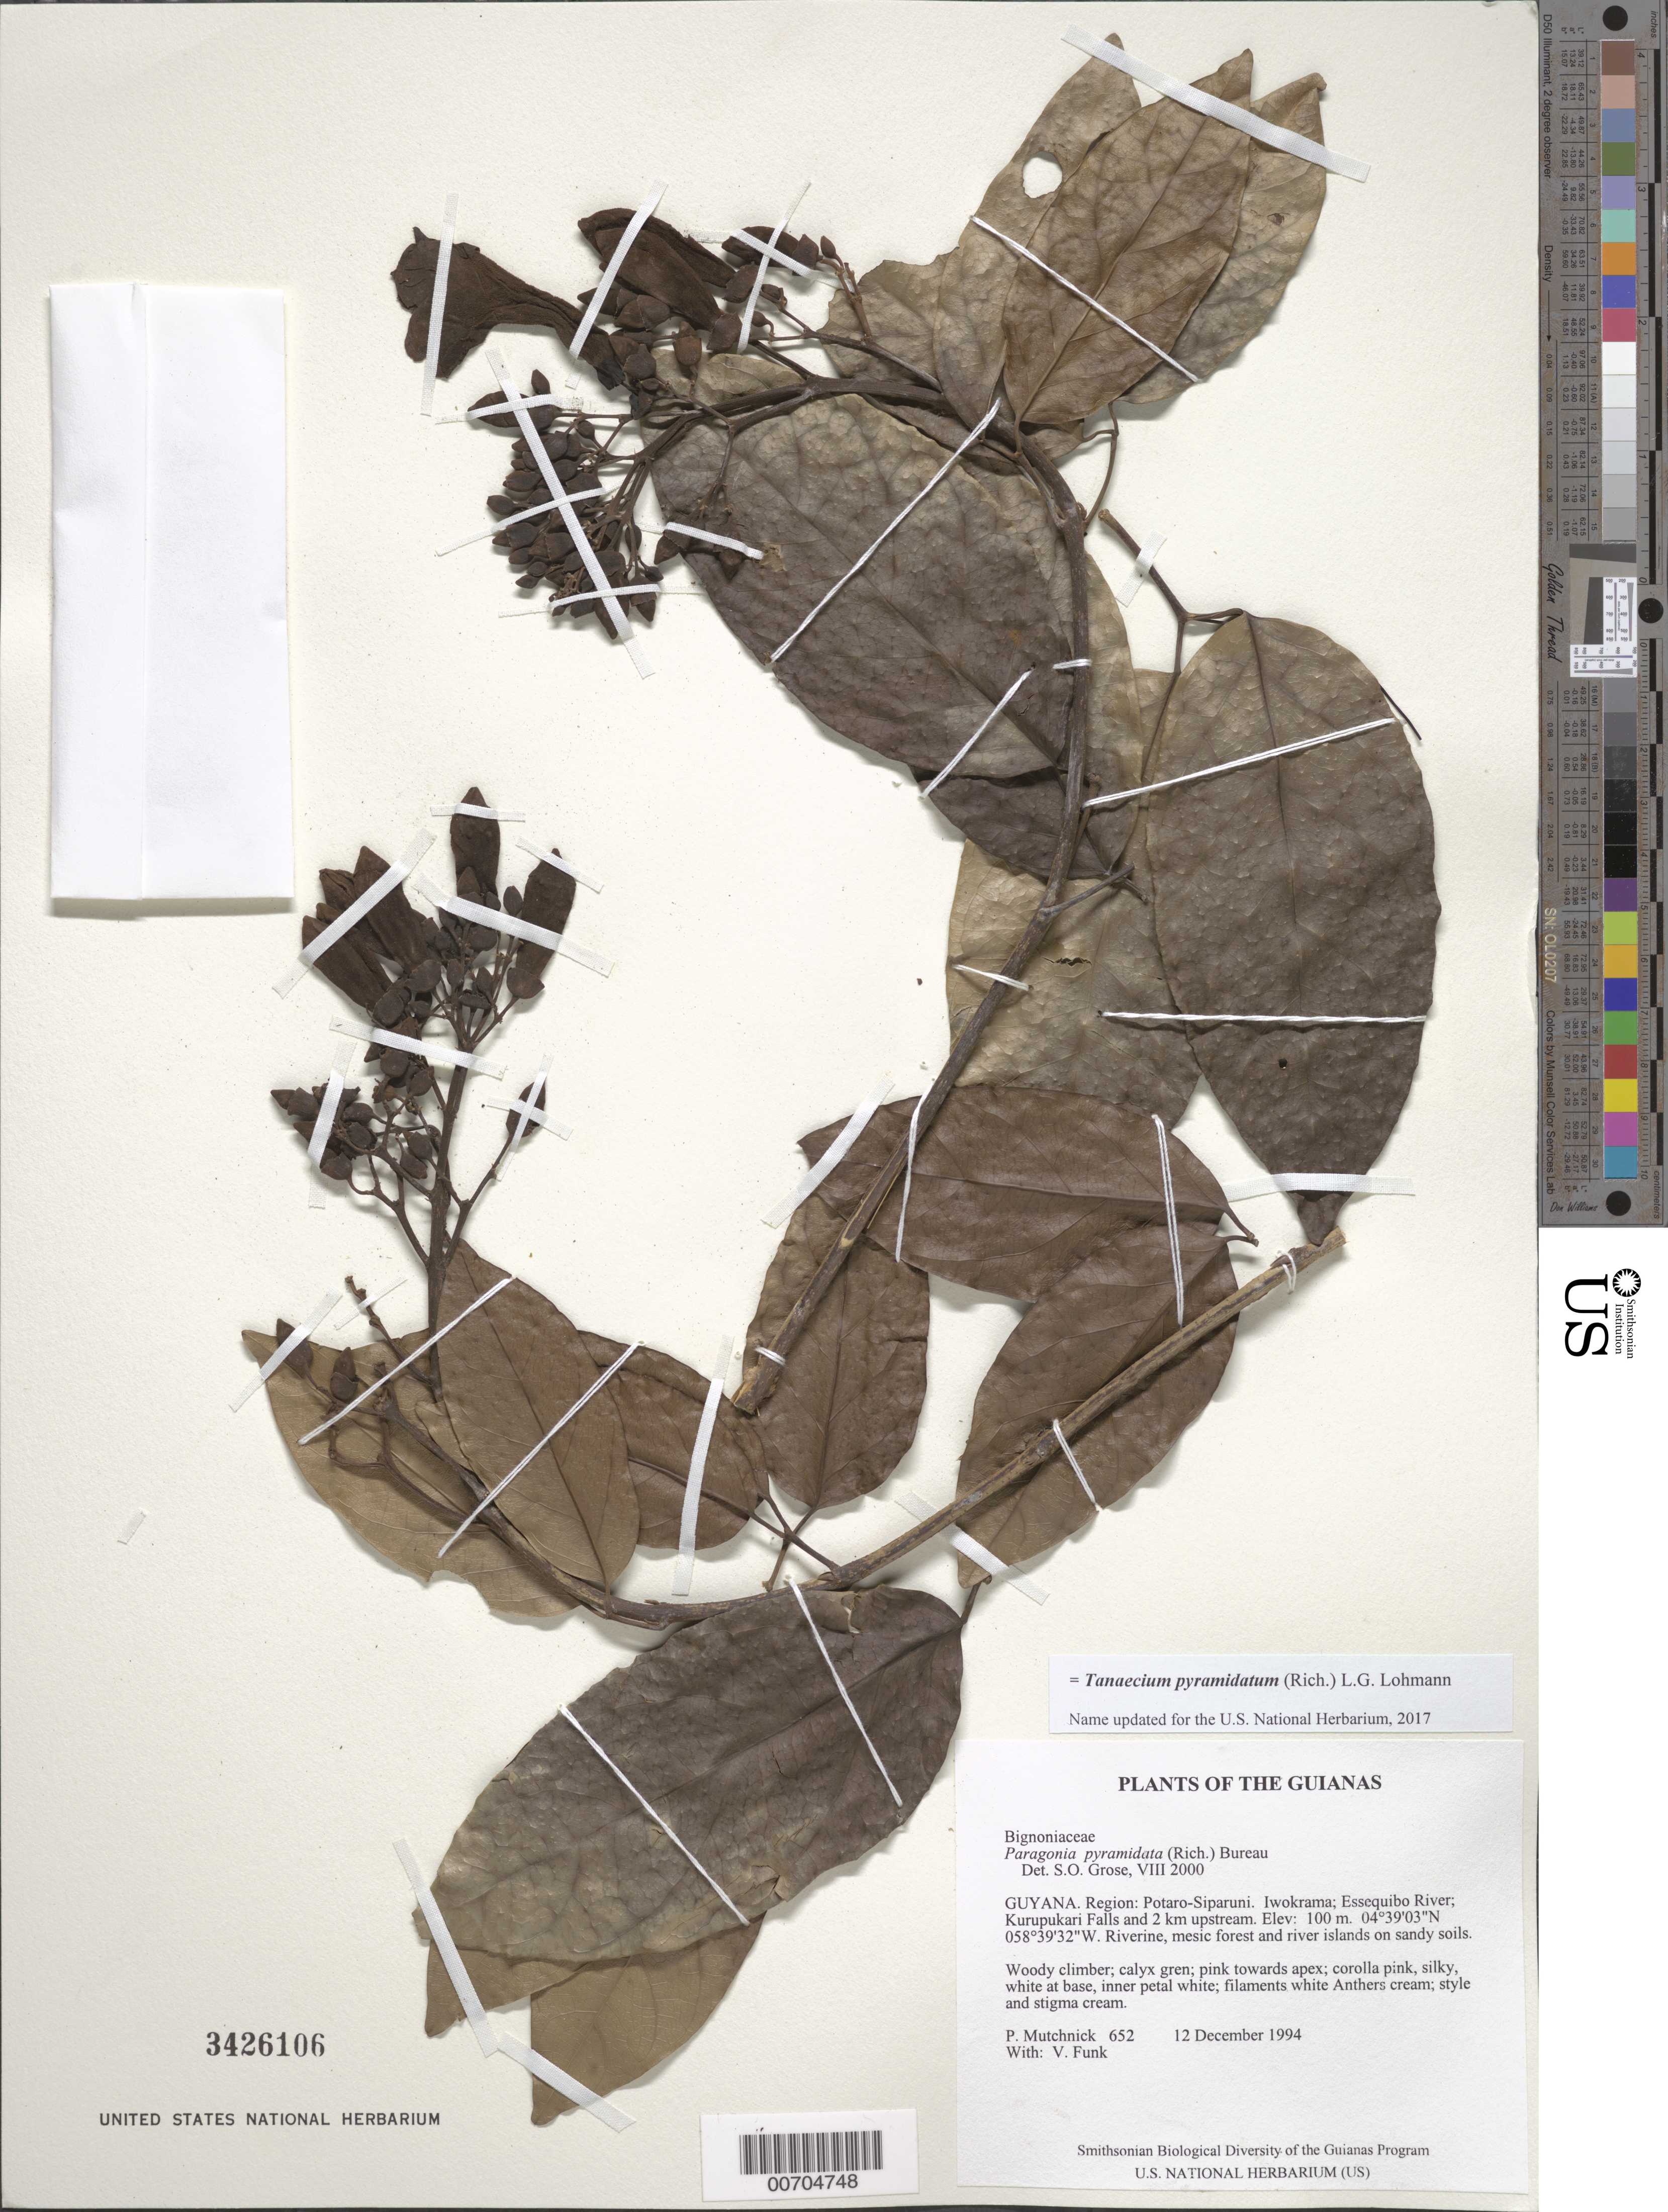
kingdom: Plantae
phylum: Tracheophyta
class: Magnoliopsida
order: Lamiales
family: Bignoniaceae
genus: Tanaecium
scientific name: Tanaecium pyramidatum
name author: (Rich.) L.G. Lohmann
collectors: P. Mutchnick & V. Funk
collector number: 652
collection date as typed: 12 December 1994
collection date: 1994-12-12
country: Guyana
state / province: Potaro-Siparuni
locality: Iwokrama; Essequibo River; Kurupukari Falls and 2 km upstream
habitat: Riverine, mesic forest and river islands on sandy soils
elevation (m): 100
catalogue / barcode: US 3426106